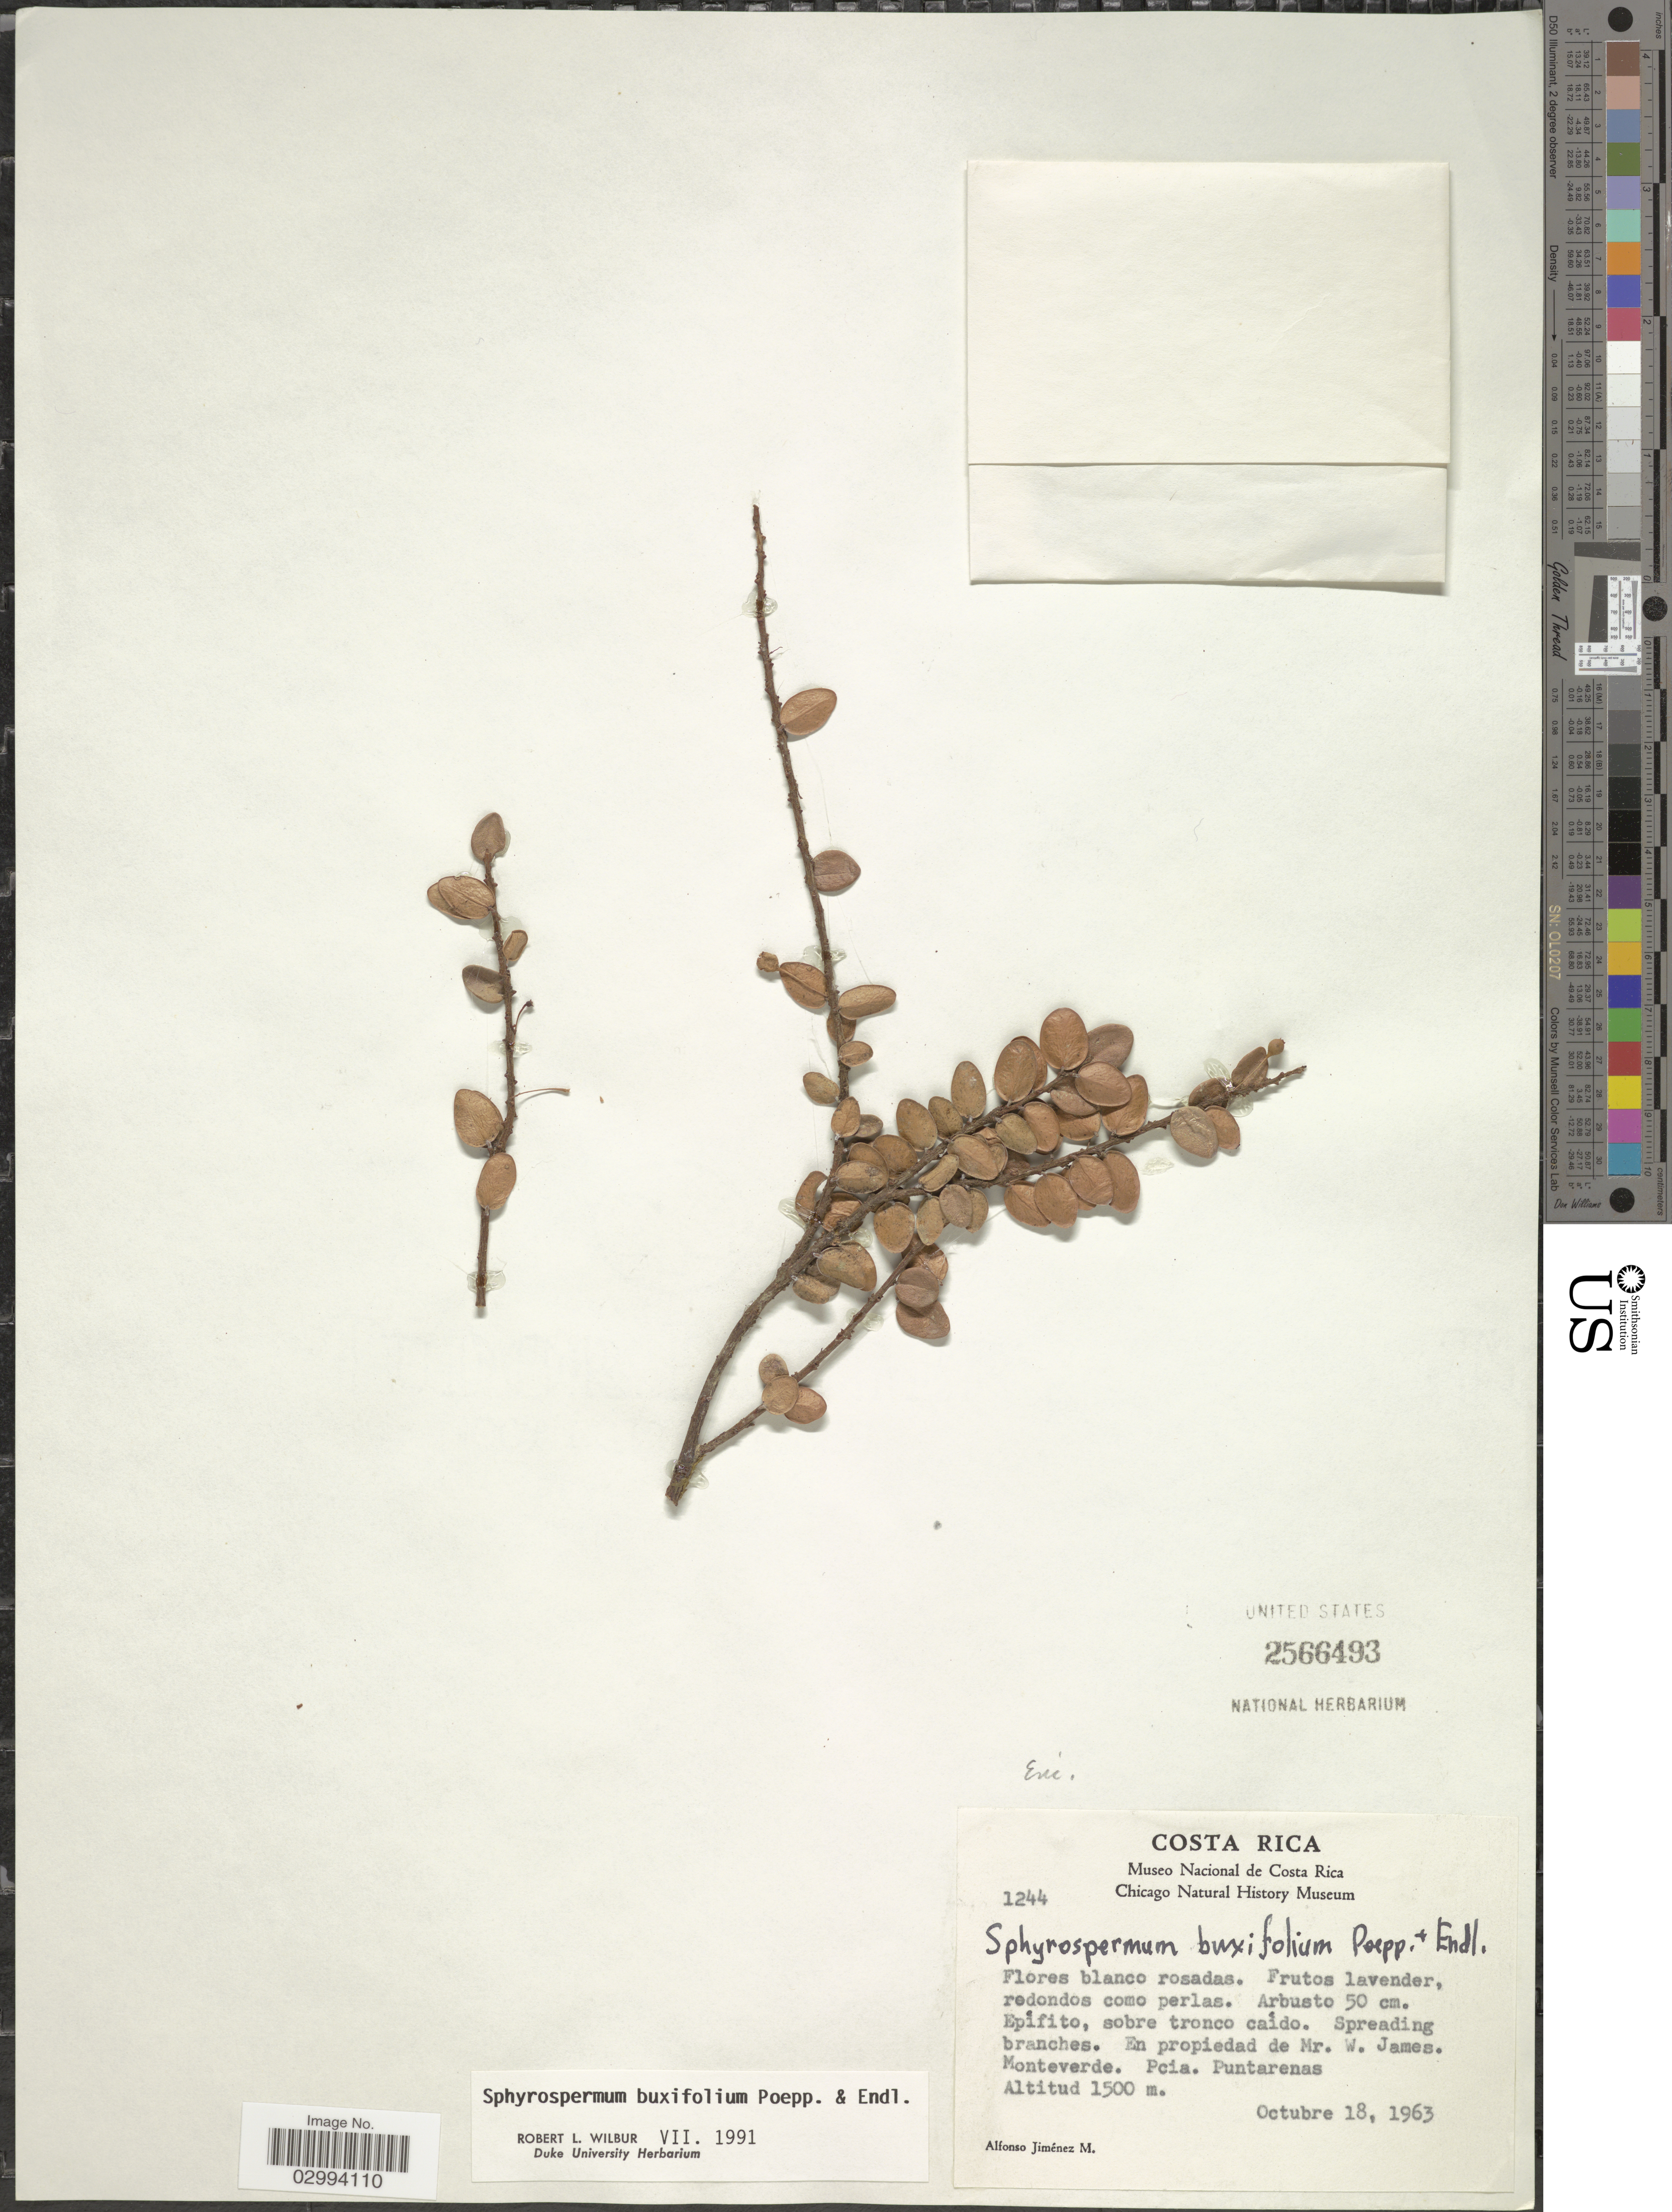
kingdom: Plantae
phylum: Tracheophyta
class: Magnoliopsida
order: Ericales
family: Ericaceae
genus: Sphyrospermum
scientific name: Sphyrospermum buxifolium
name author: Poepp. & Endl.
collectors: A. Jimenez M.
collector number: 1244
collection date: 1963-10-18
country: Costa Rica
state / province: Puntarenas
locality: En propiedad de Mr. W. James. Monteverde. Pcia. Puntarenas.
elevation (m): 1500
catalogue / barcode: US 2566493